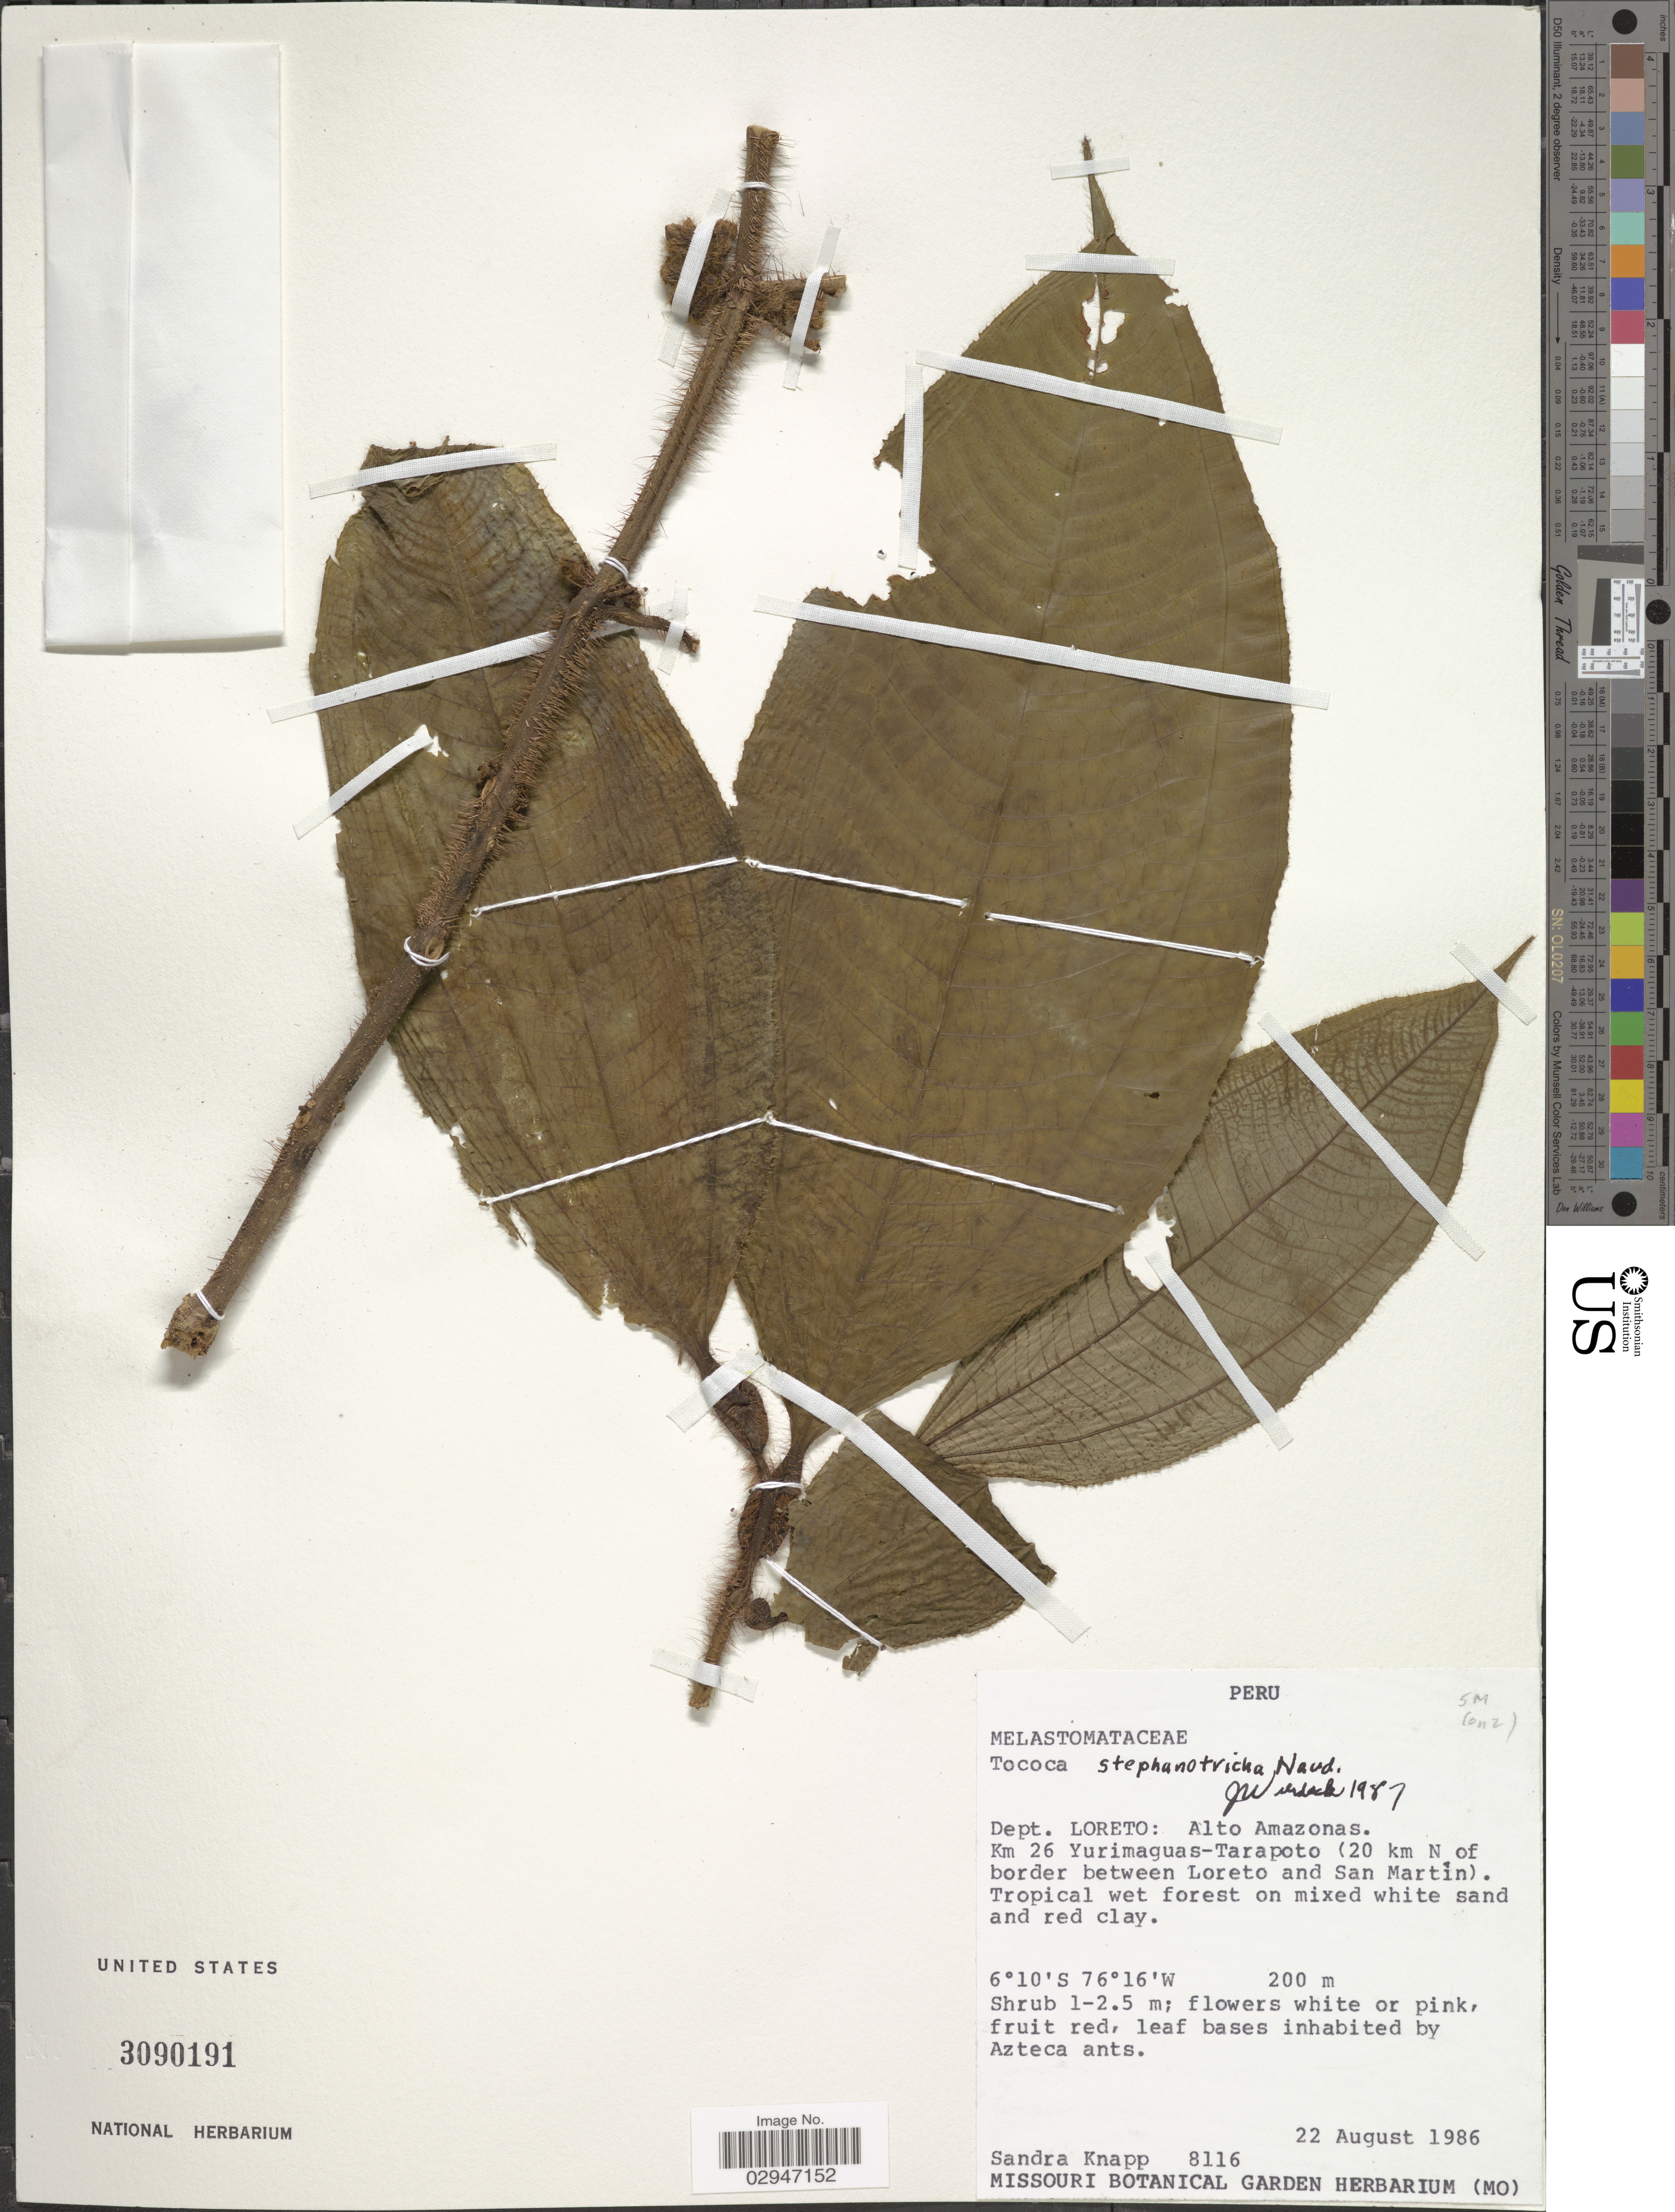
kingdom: Plantae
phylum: Tracheophyta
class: Magnoliopsida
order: Myrtales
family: Melastomataceae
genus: Tococa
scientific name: Tococa stephanotricha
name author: Naudin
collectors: S. Knapp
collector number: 8116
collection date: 1986-08-22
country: Peru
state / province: Loreto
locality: Dept. Loreto: Alto Amazonas. Km 26 Yurimaguas-Tarapoto (20 km N of border between Loreto and San Martín).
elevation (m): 200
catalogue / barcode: US 3090191